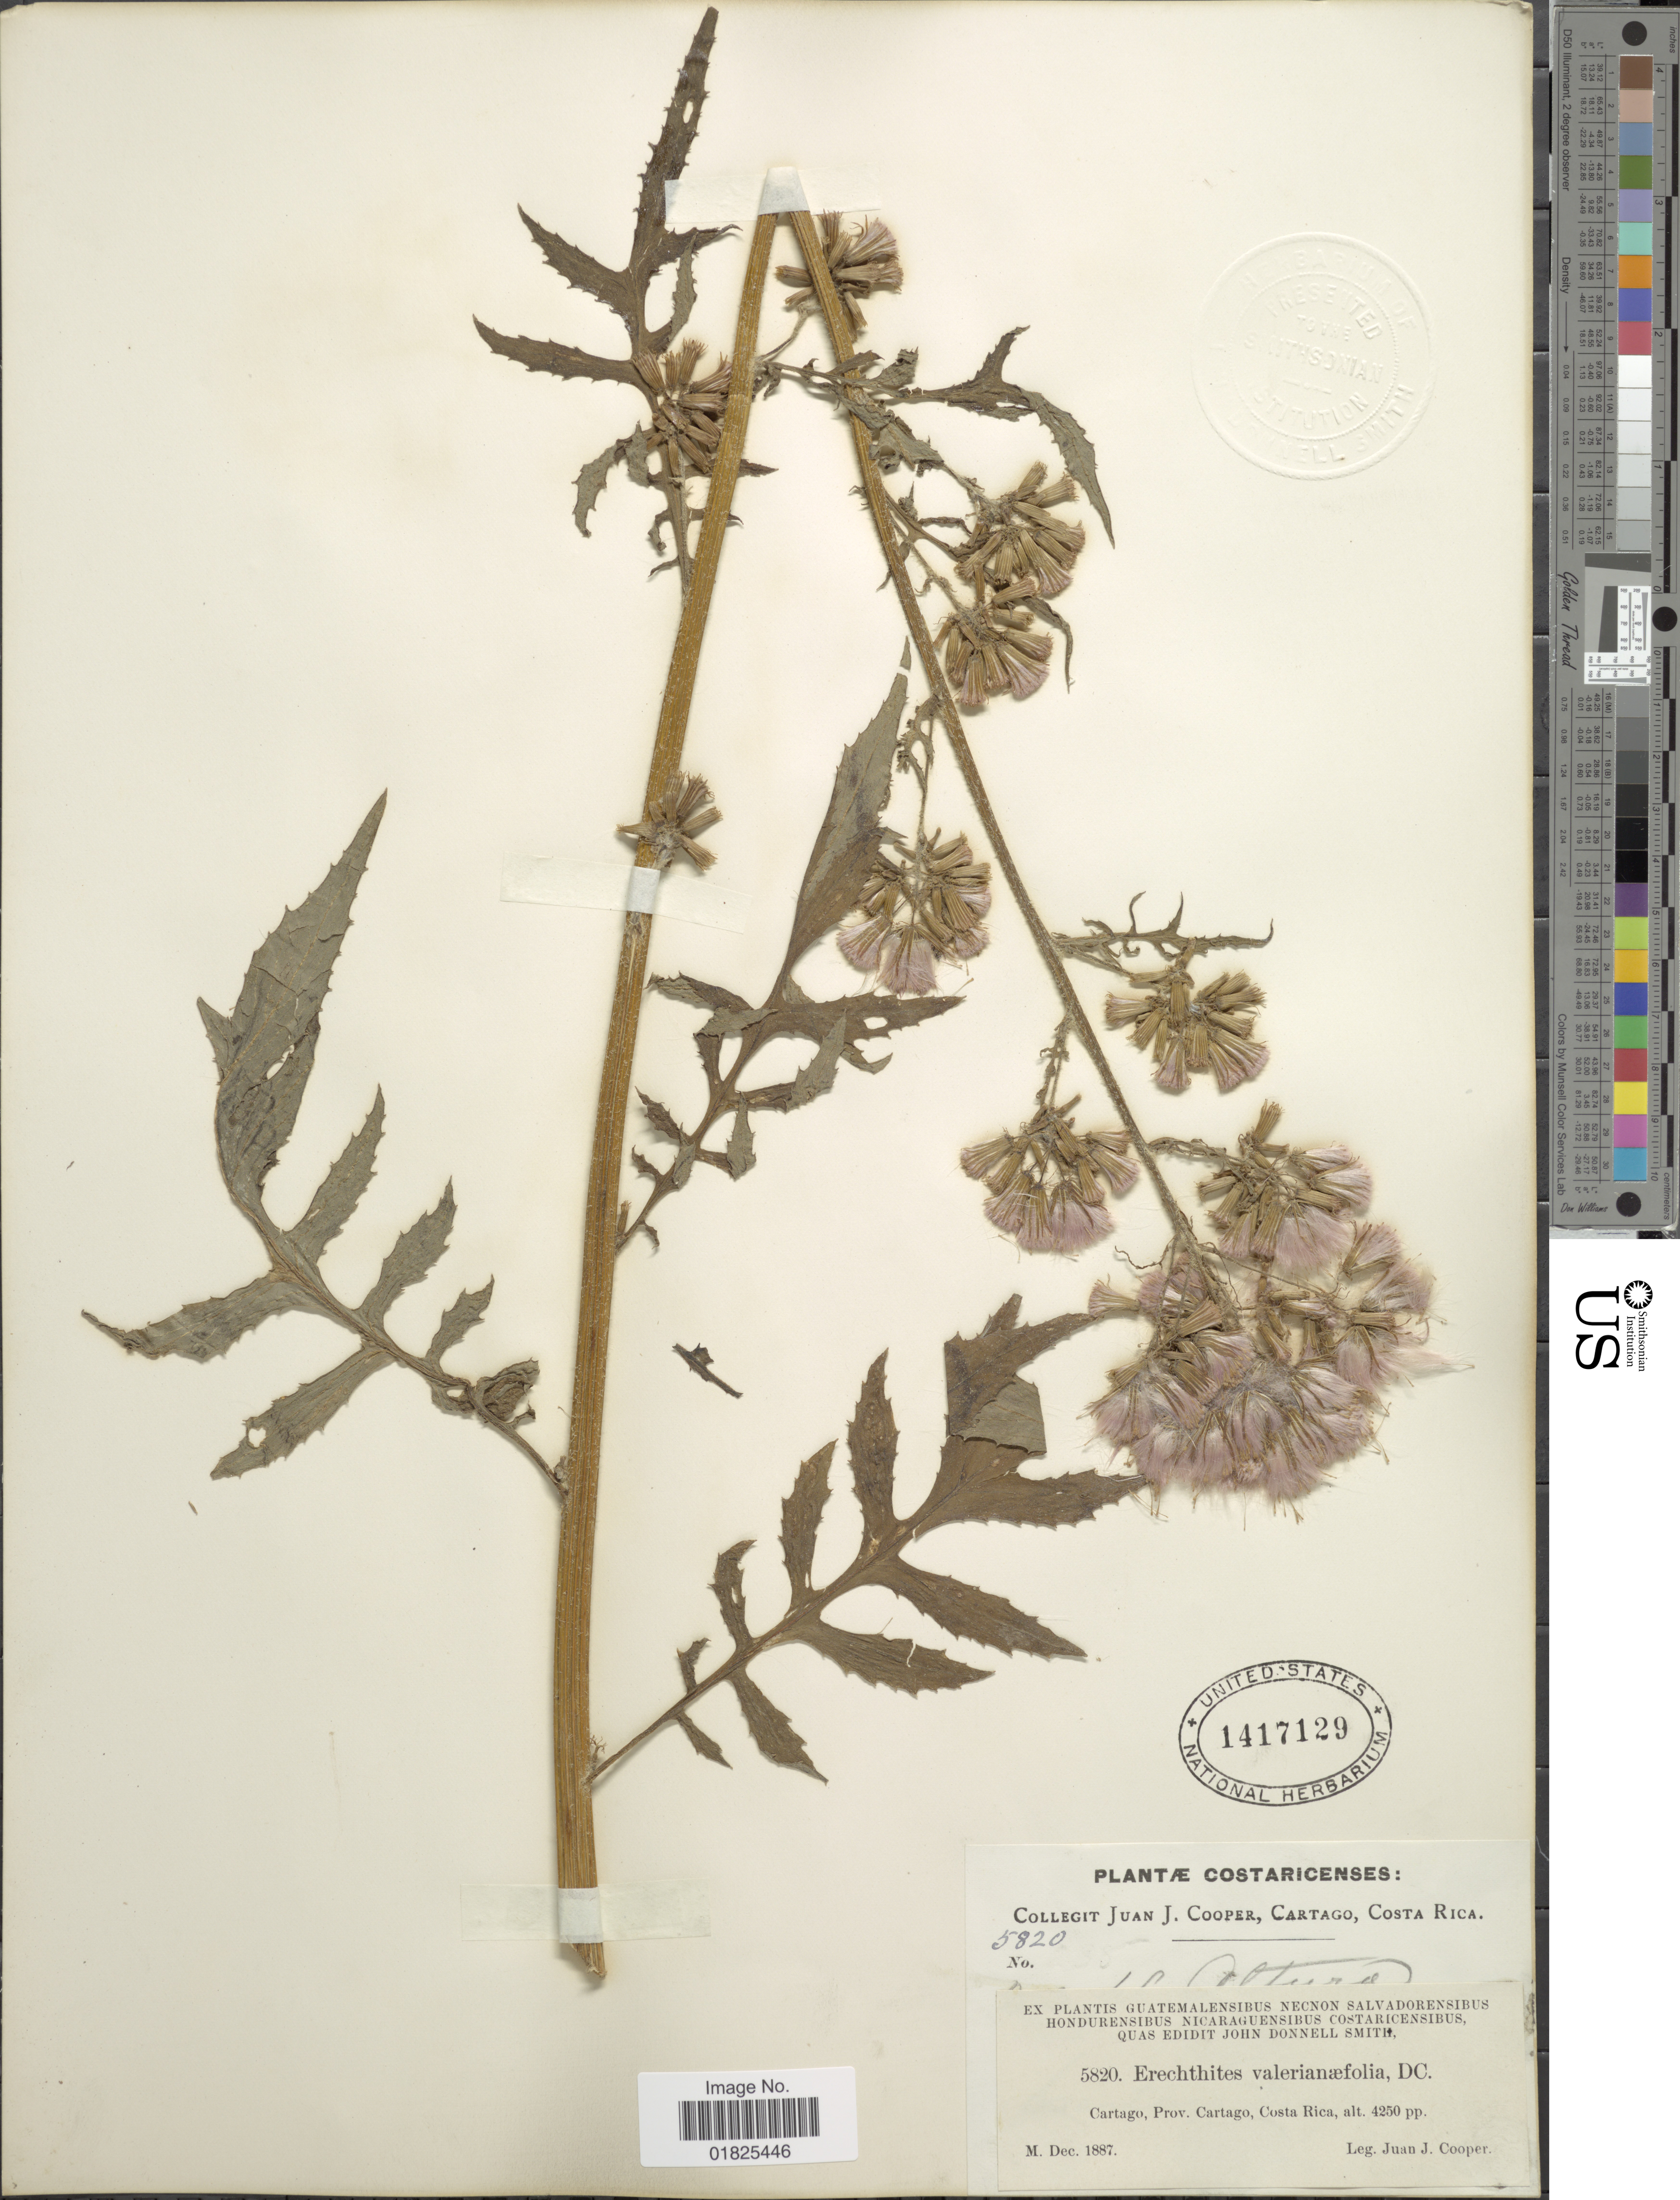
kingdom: Plantae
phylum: Tracheophyta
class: Magnoliopsida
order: Asterales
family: Asteraceae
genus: Erechtites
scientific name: Erechtites valerianifolius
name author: (Link ex Spreng.) DC.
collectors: J. J. Cooper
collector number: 5820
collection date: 1887-12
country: Costa Rica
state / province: Cartago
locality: Cartago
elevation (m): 1295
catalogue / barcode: US 1417129